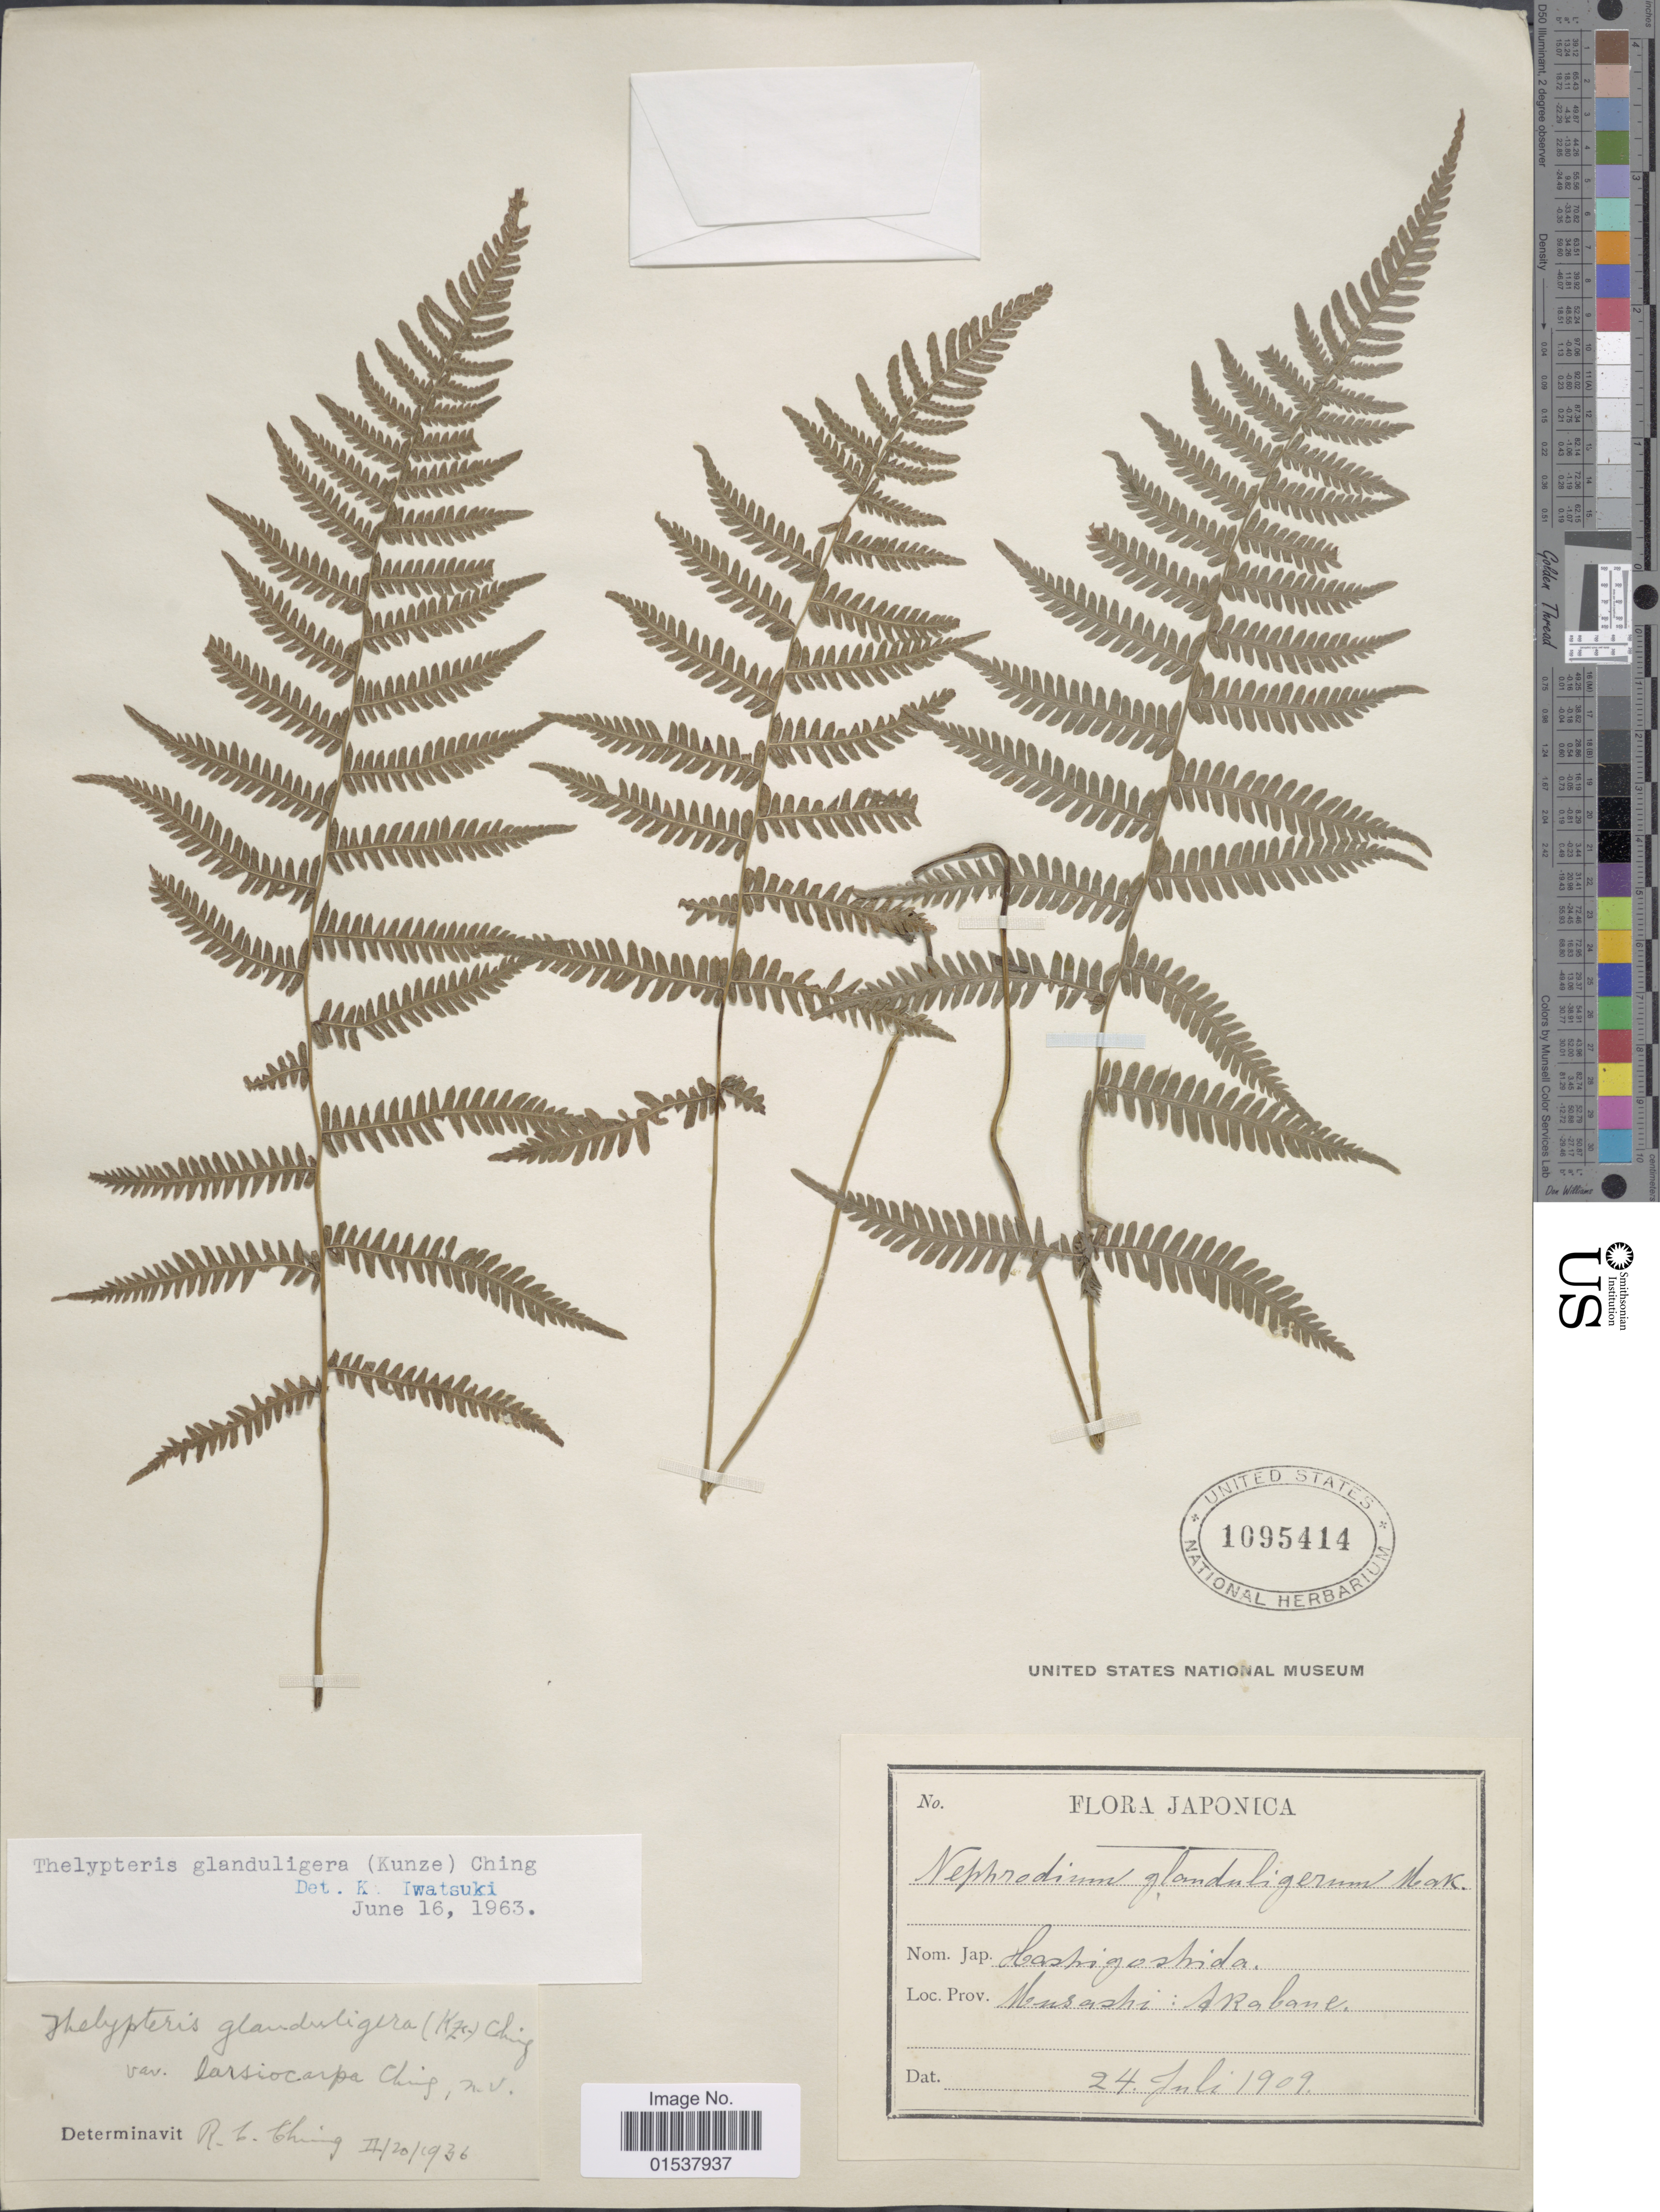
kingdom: Plantae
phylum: Tracheophyta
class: Polypodiopsida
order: Polypodiales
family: Thelypteridaceae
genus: Parathelypteris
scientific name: Parathelypteris glanduligera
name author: (Kunze) Ching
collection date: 1909-07-24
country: Japan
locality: Japonica, Musashi, Arabane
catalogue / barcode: US 1095414